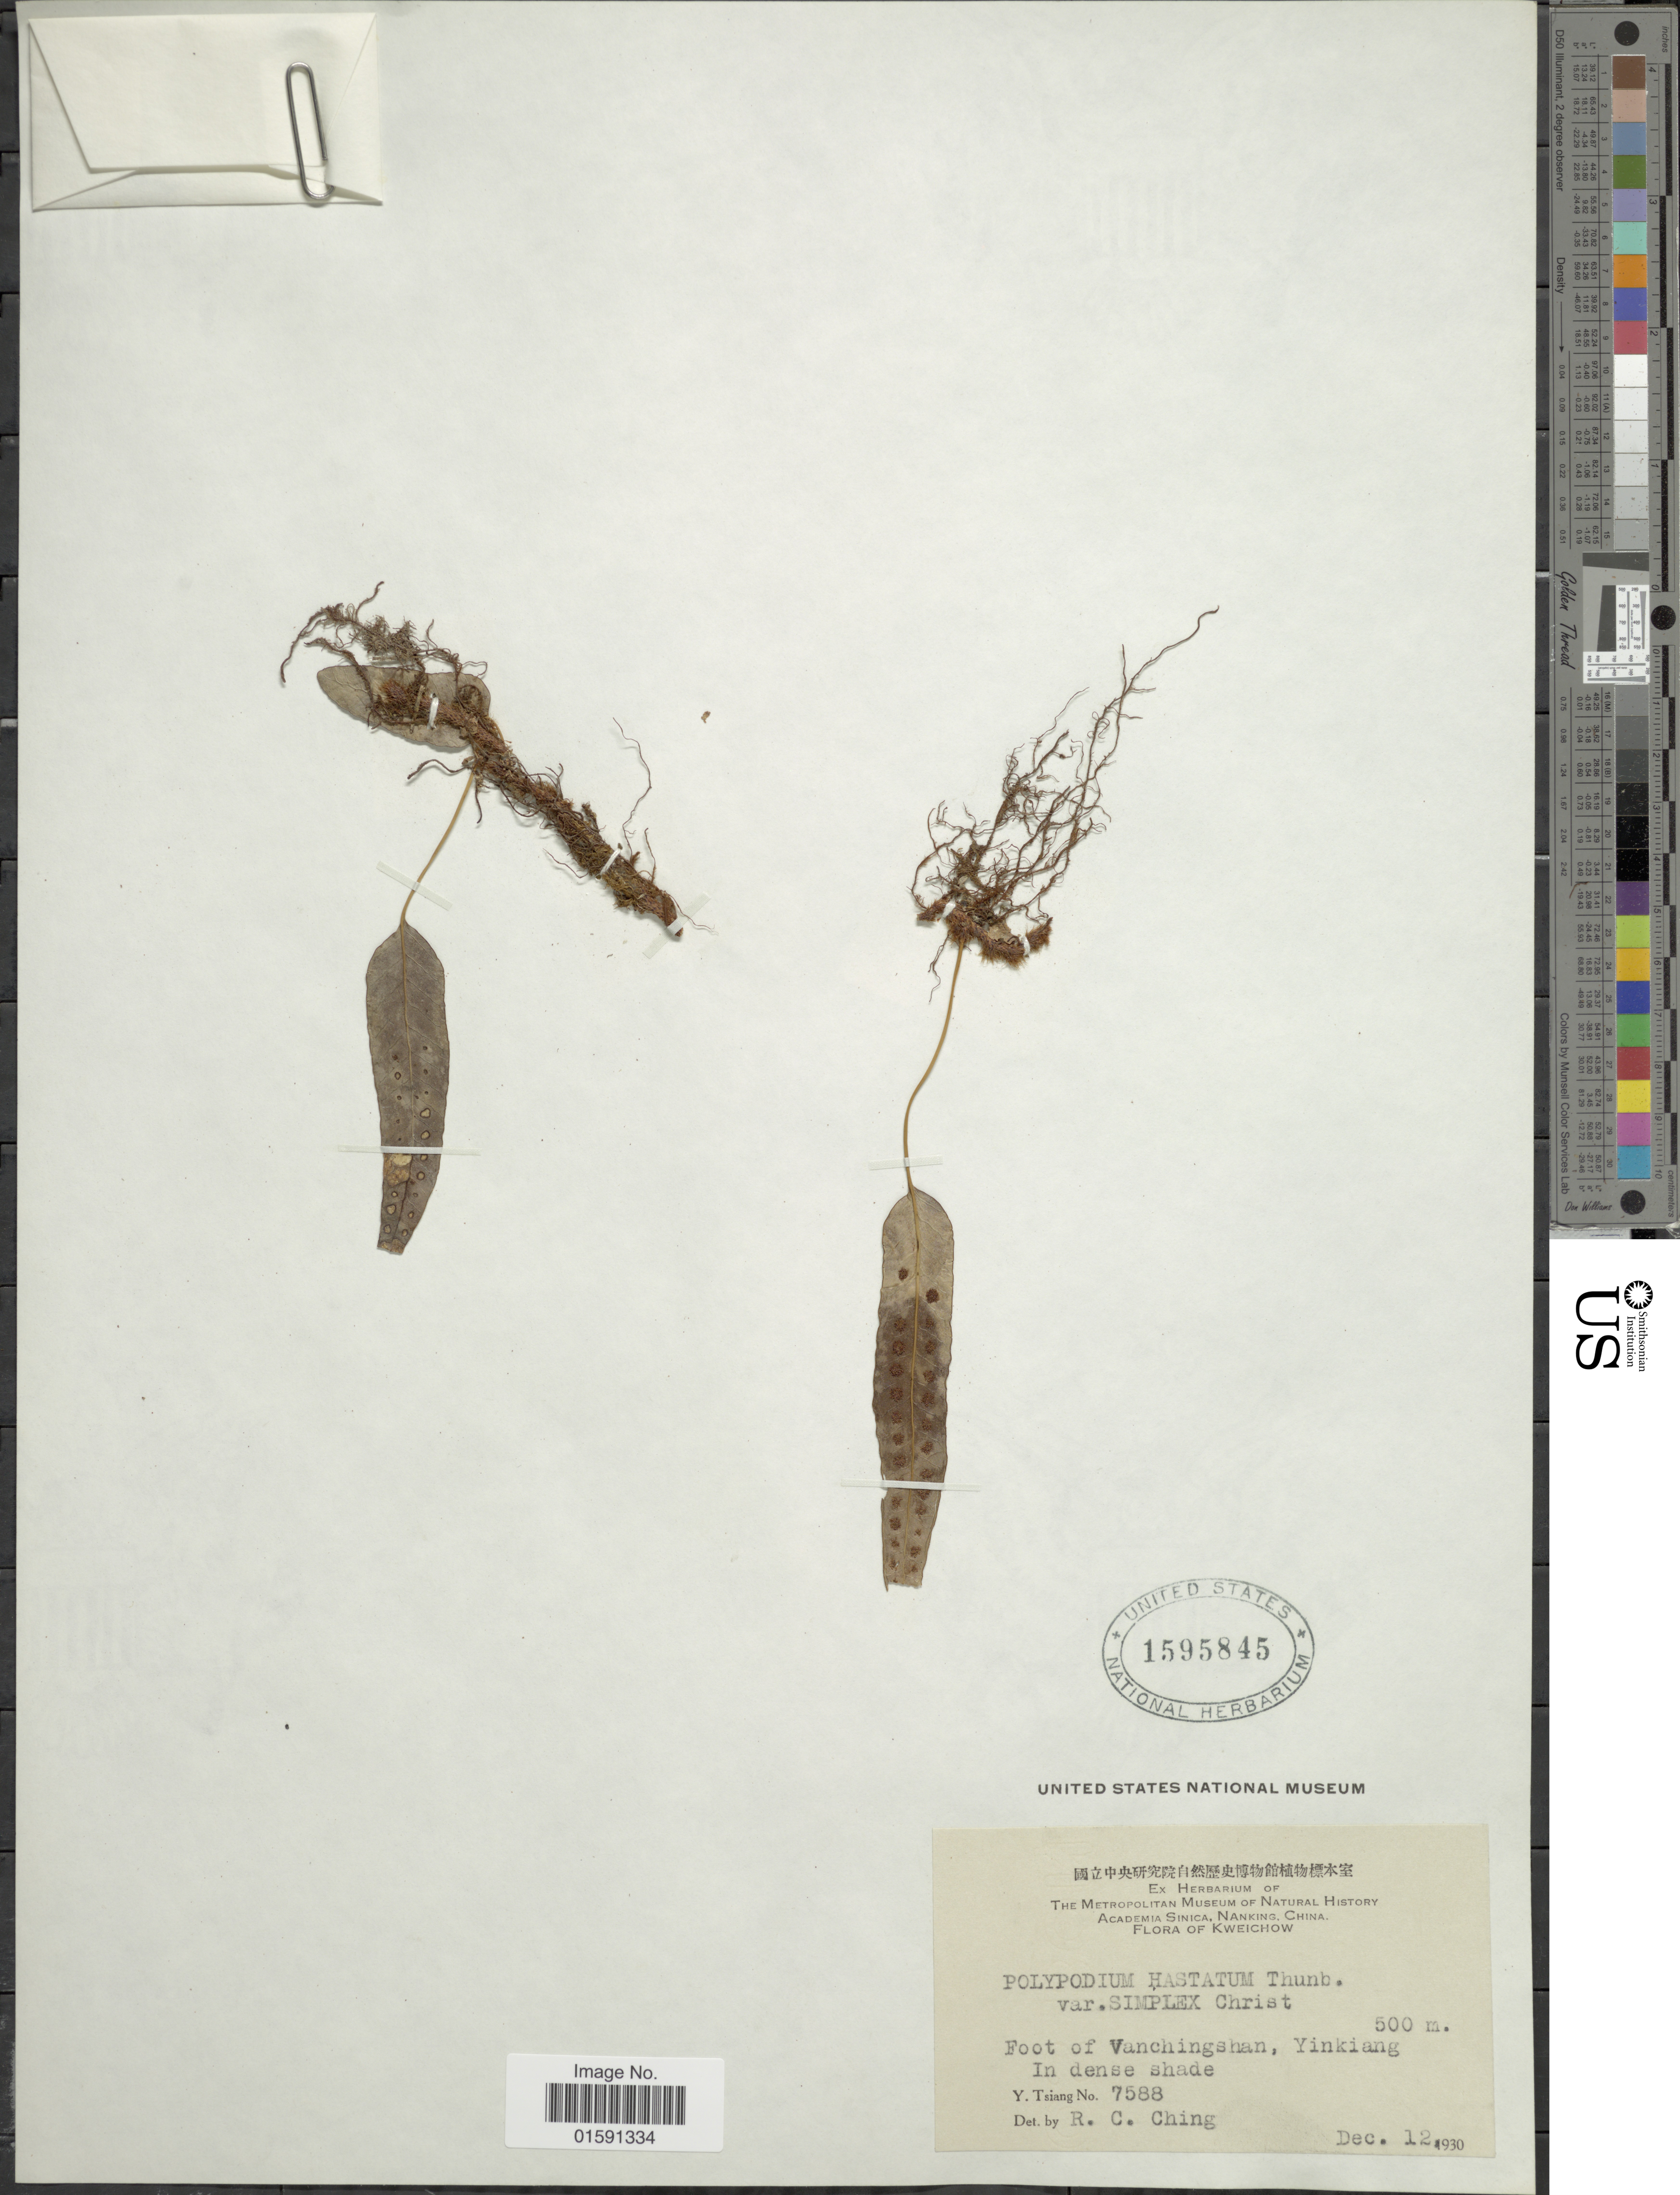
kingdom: Plantae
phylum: Tracheophyta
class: Polypodiopsida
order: Polypodiales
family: Polypodiaceae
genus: Selliguea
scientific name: Selliguea hastata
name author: (Thunb.) Fraser-Jenk.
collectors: Y. Tsiang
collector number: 7588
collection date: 1930-12-12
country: China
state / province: Guizhou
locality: Kweichow, Foot of Vanchingshan, Yinkiang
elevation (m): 500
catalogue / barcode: US 1595845